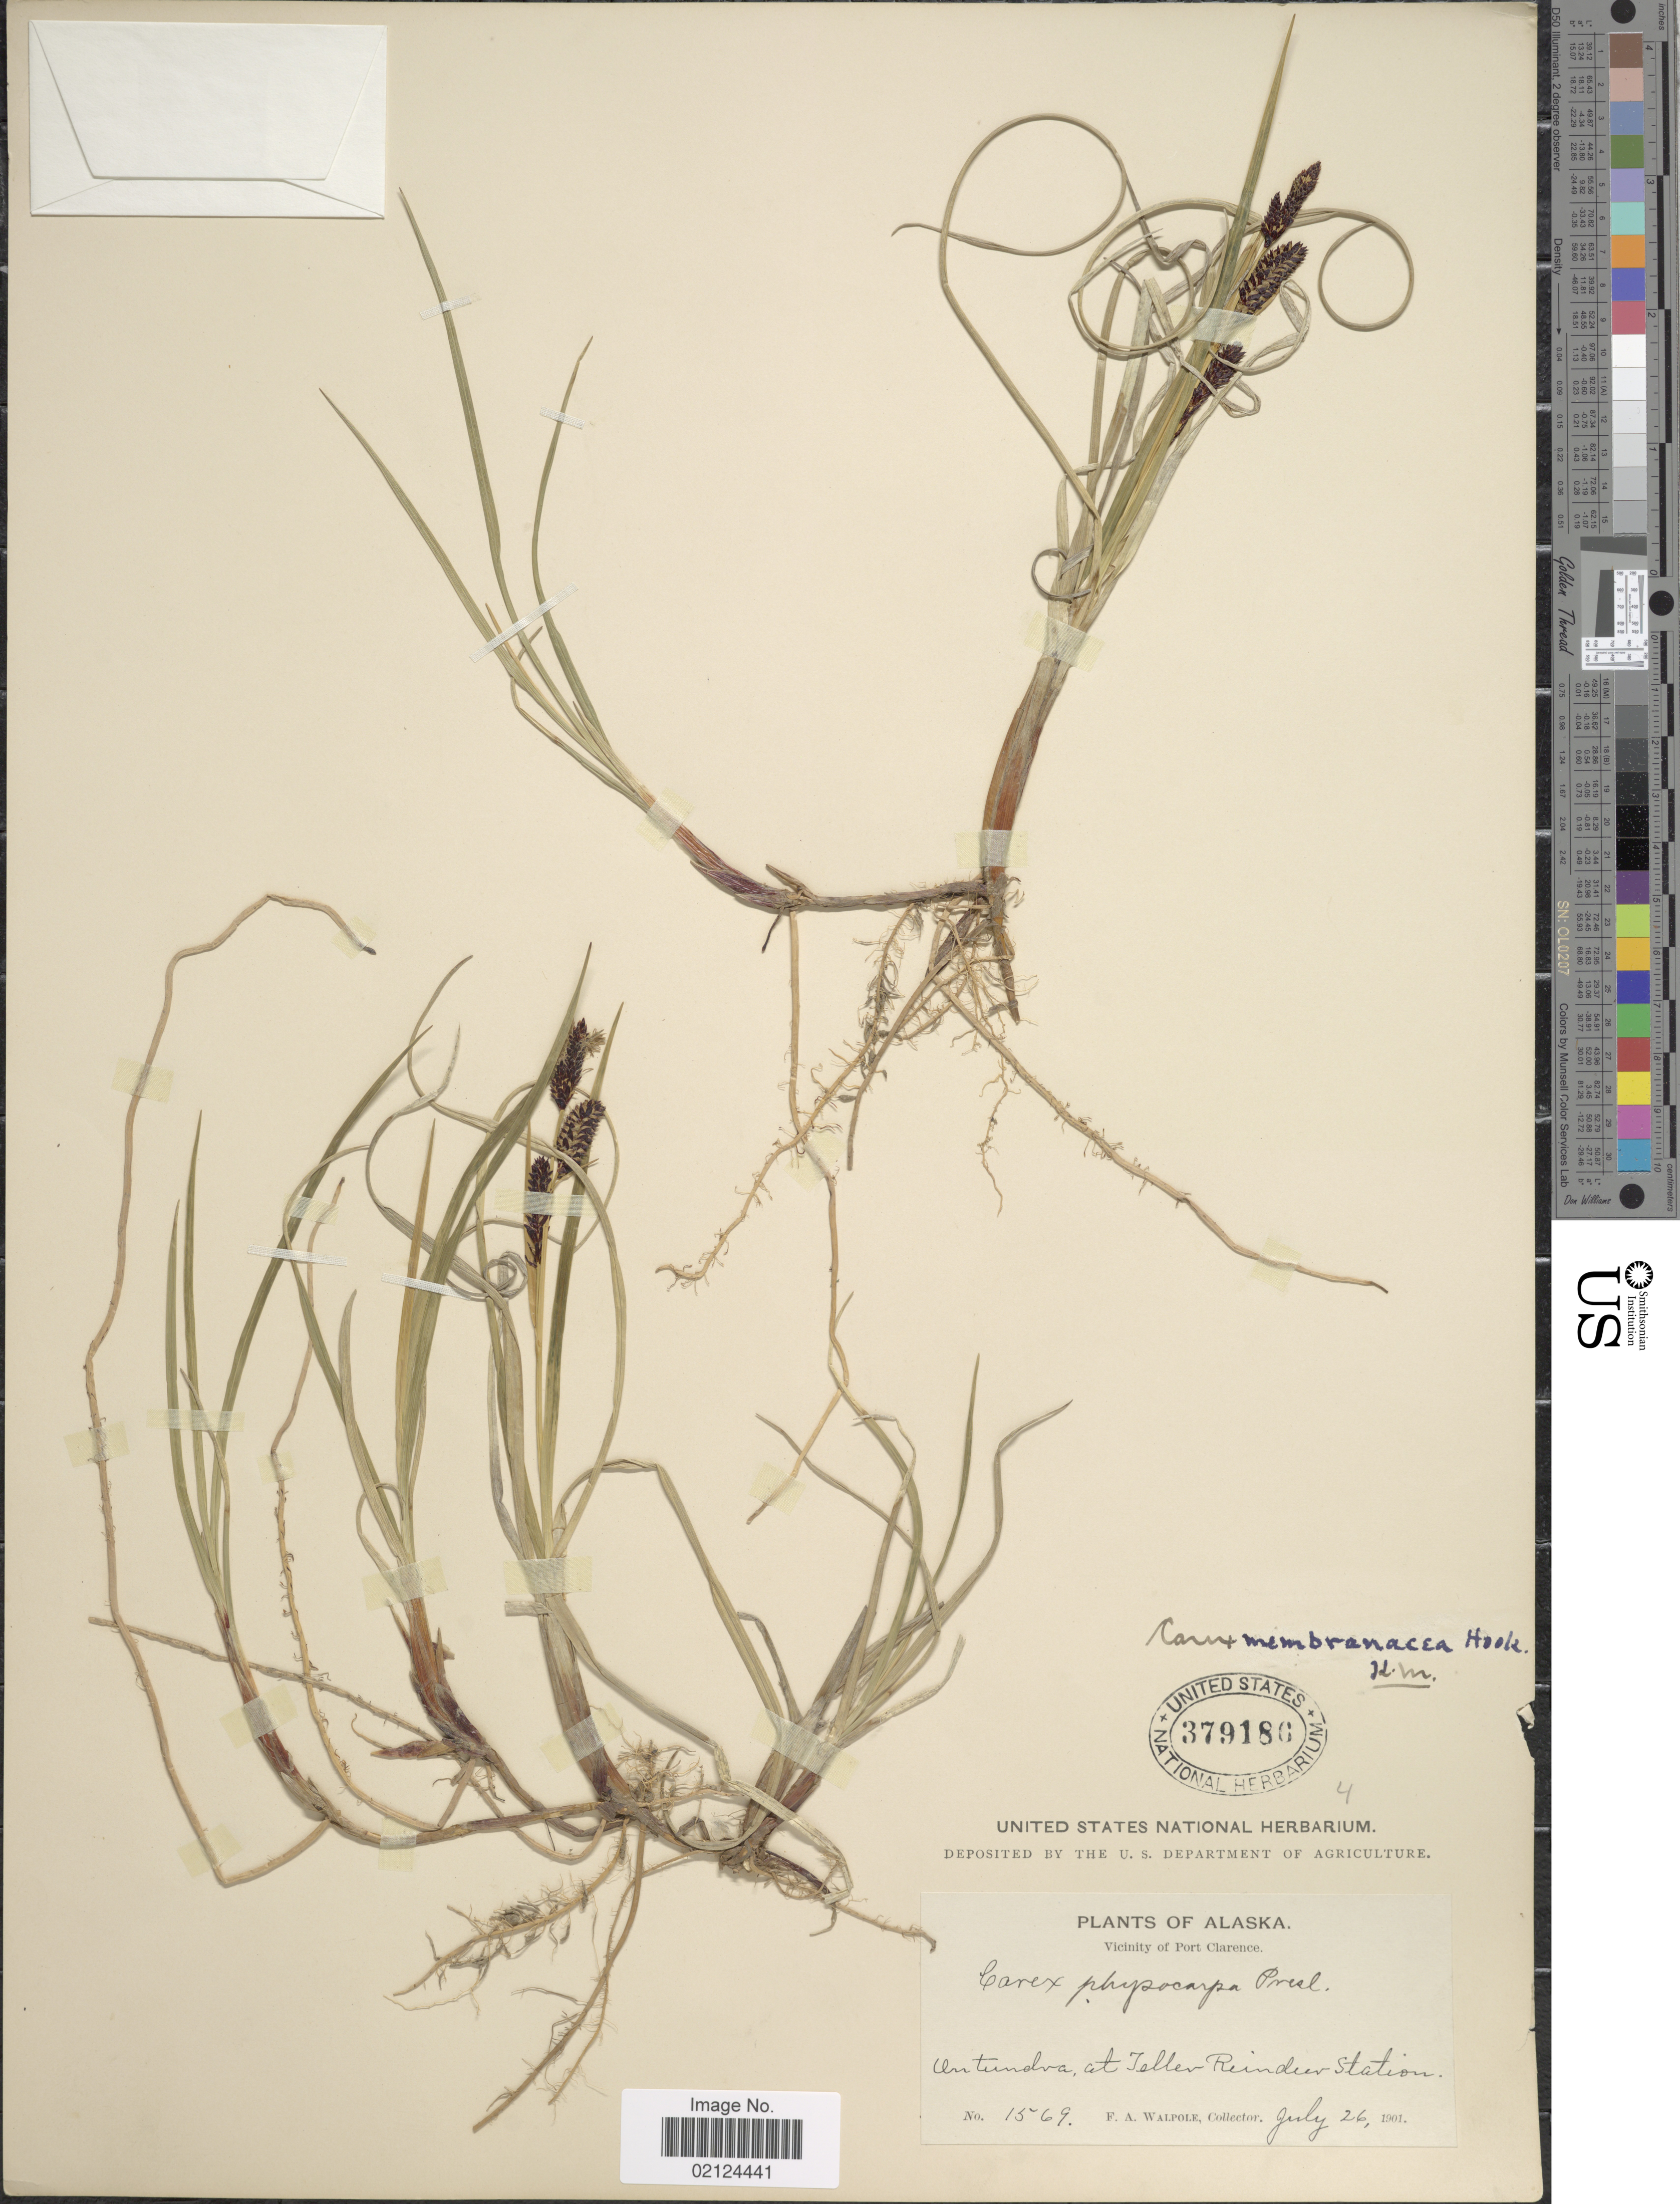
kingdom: Plantae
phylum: Tracheophyta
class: Liliopsida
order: Poales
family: Cyperaceae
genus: Carex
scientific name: Carex membranacea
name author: Hook.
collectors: F. Walpole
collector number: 1569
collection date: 1901-07-26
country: United States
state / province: Alaska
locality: Port Clarence, On tundra at Teller Reindeer Station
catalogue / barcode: US 379180